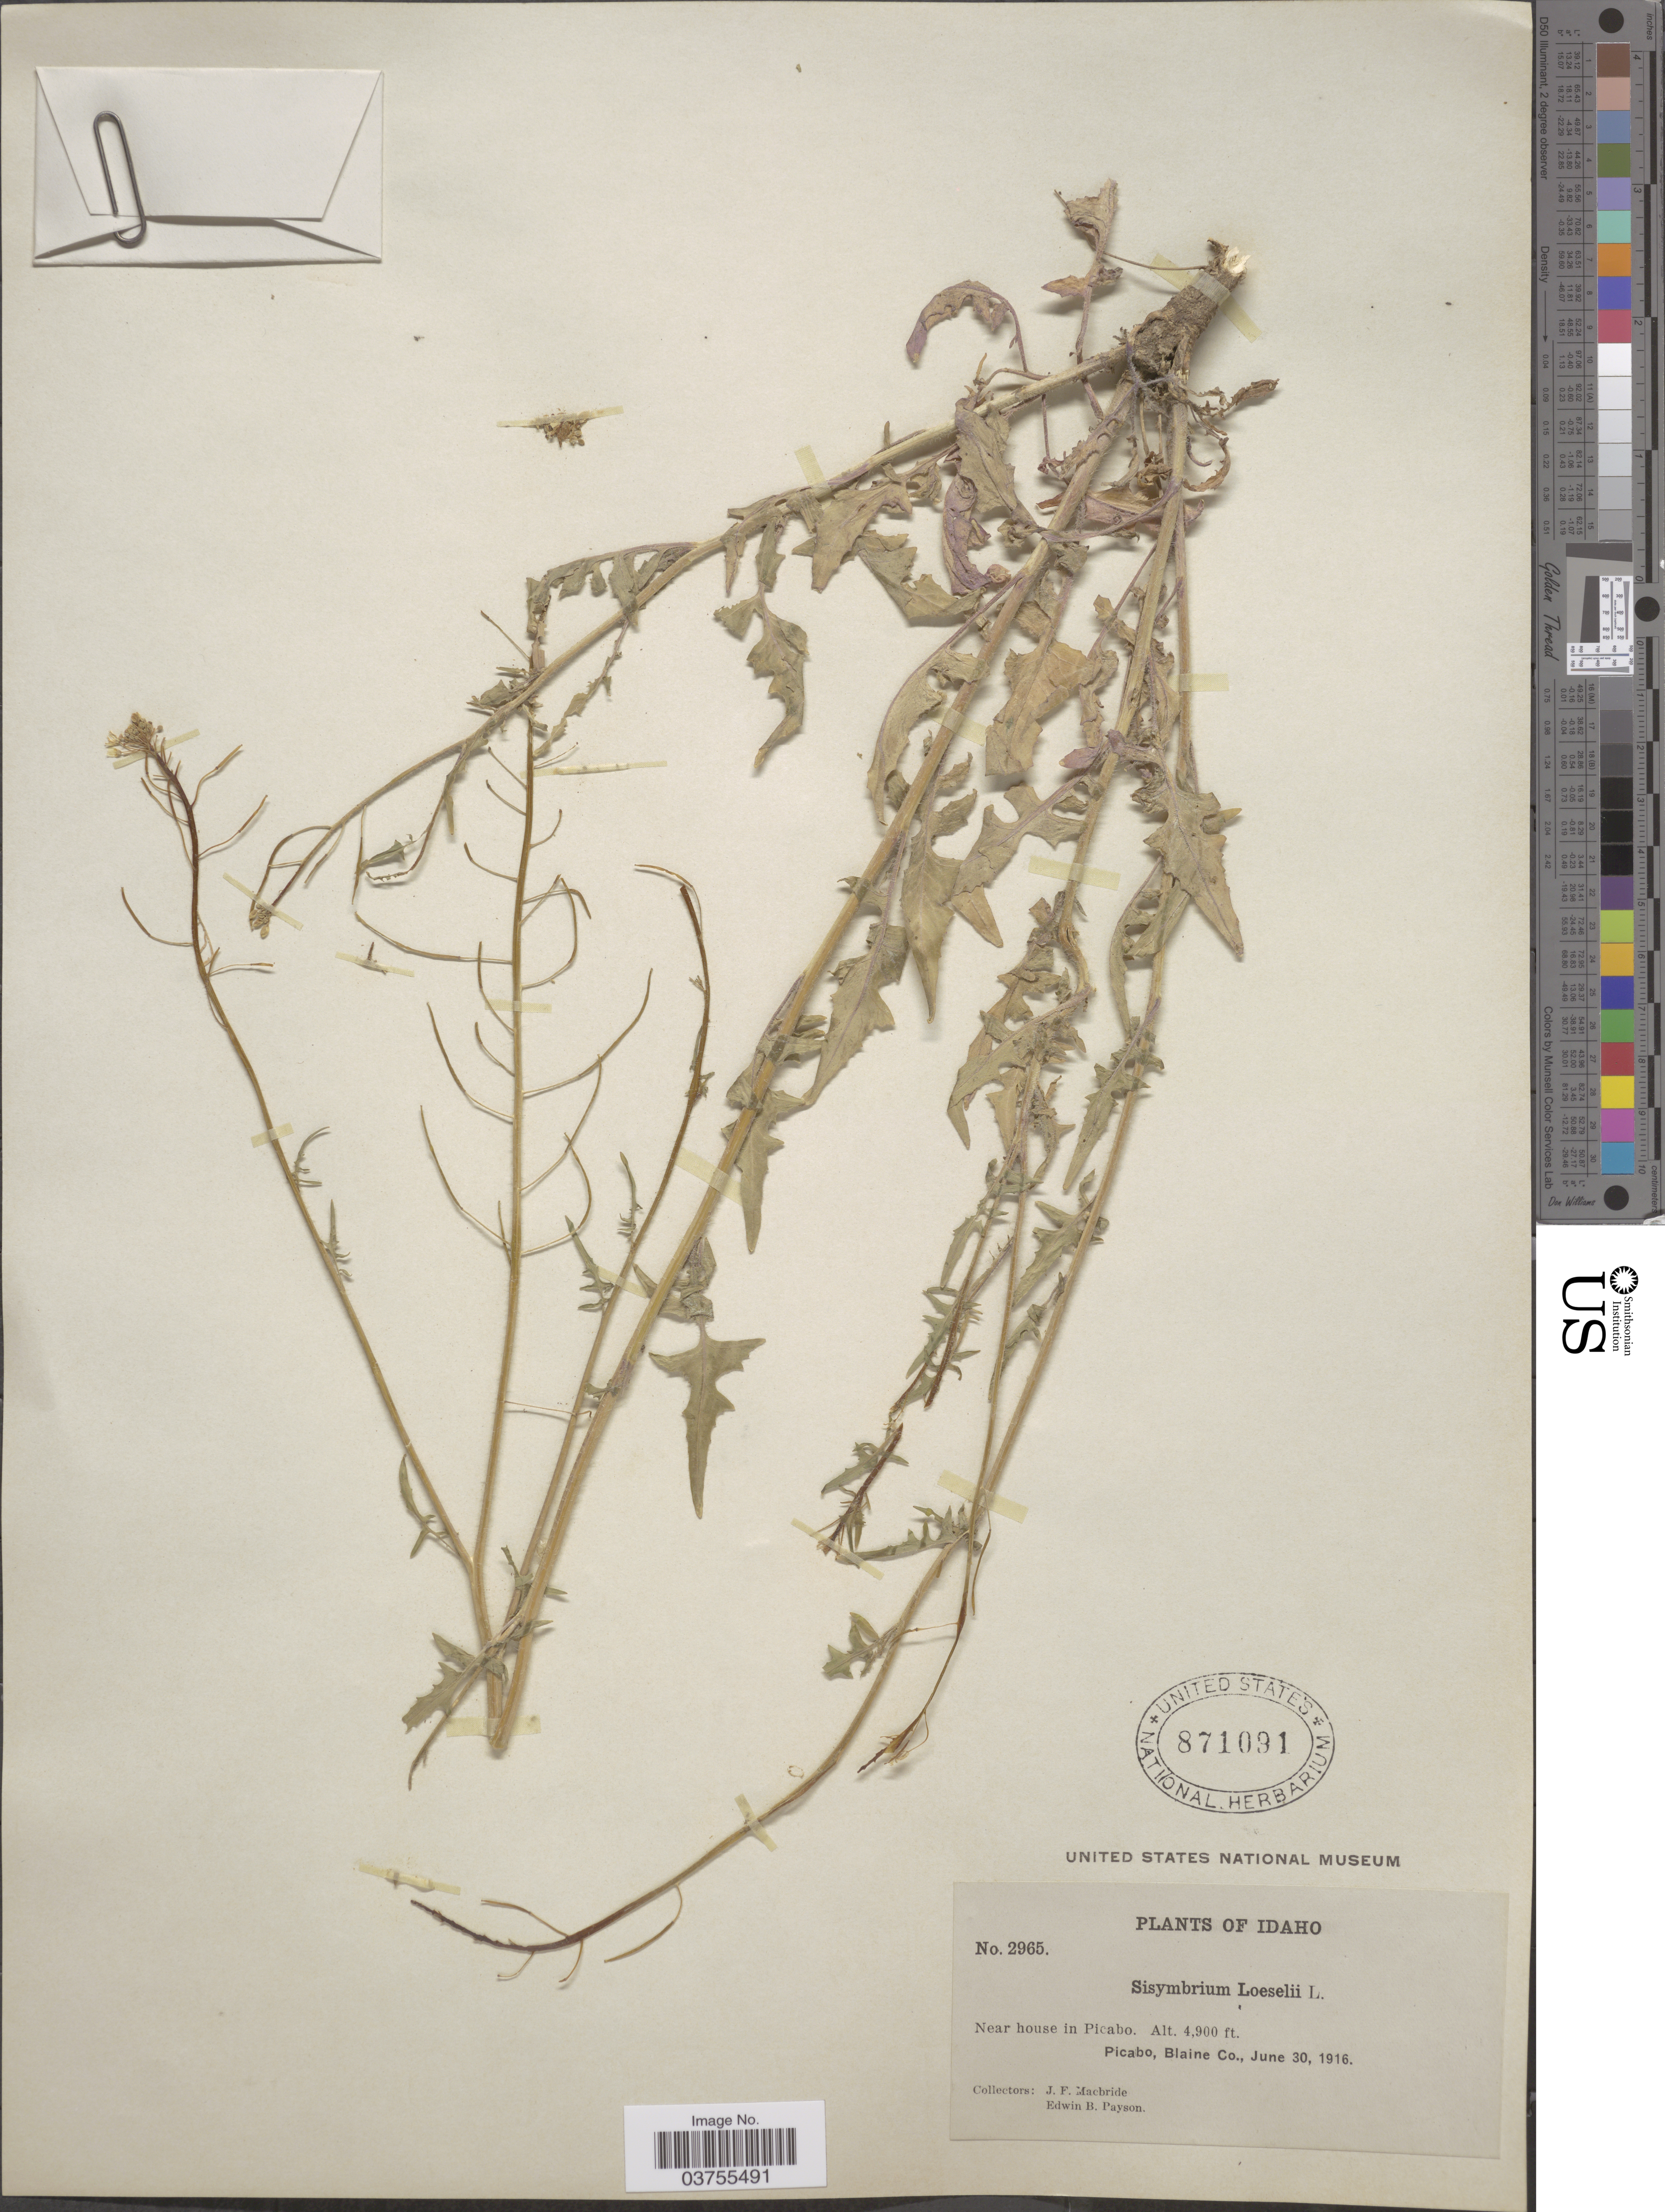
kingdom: Plantae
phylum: Tracheophyta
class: Magnoliopsida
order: Brassicales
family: Brassicaceae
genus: Descurainia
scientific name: Descurainia sp.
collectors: J. F. Macbride & E. B. Payson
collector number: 2965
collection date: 1916-06-30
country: United States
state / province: Idaho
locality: Near house in Picabo. Picabo, Blaine Co.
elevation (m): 1494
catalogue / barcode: US 871091